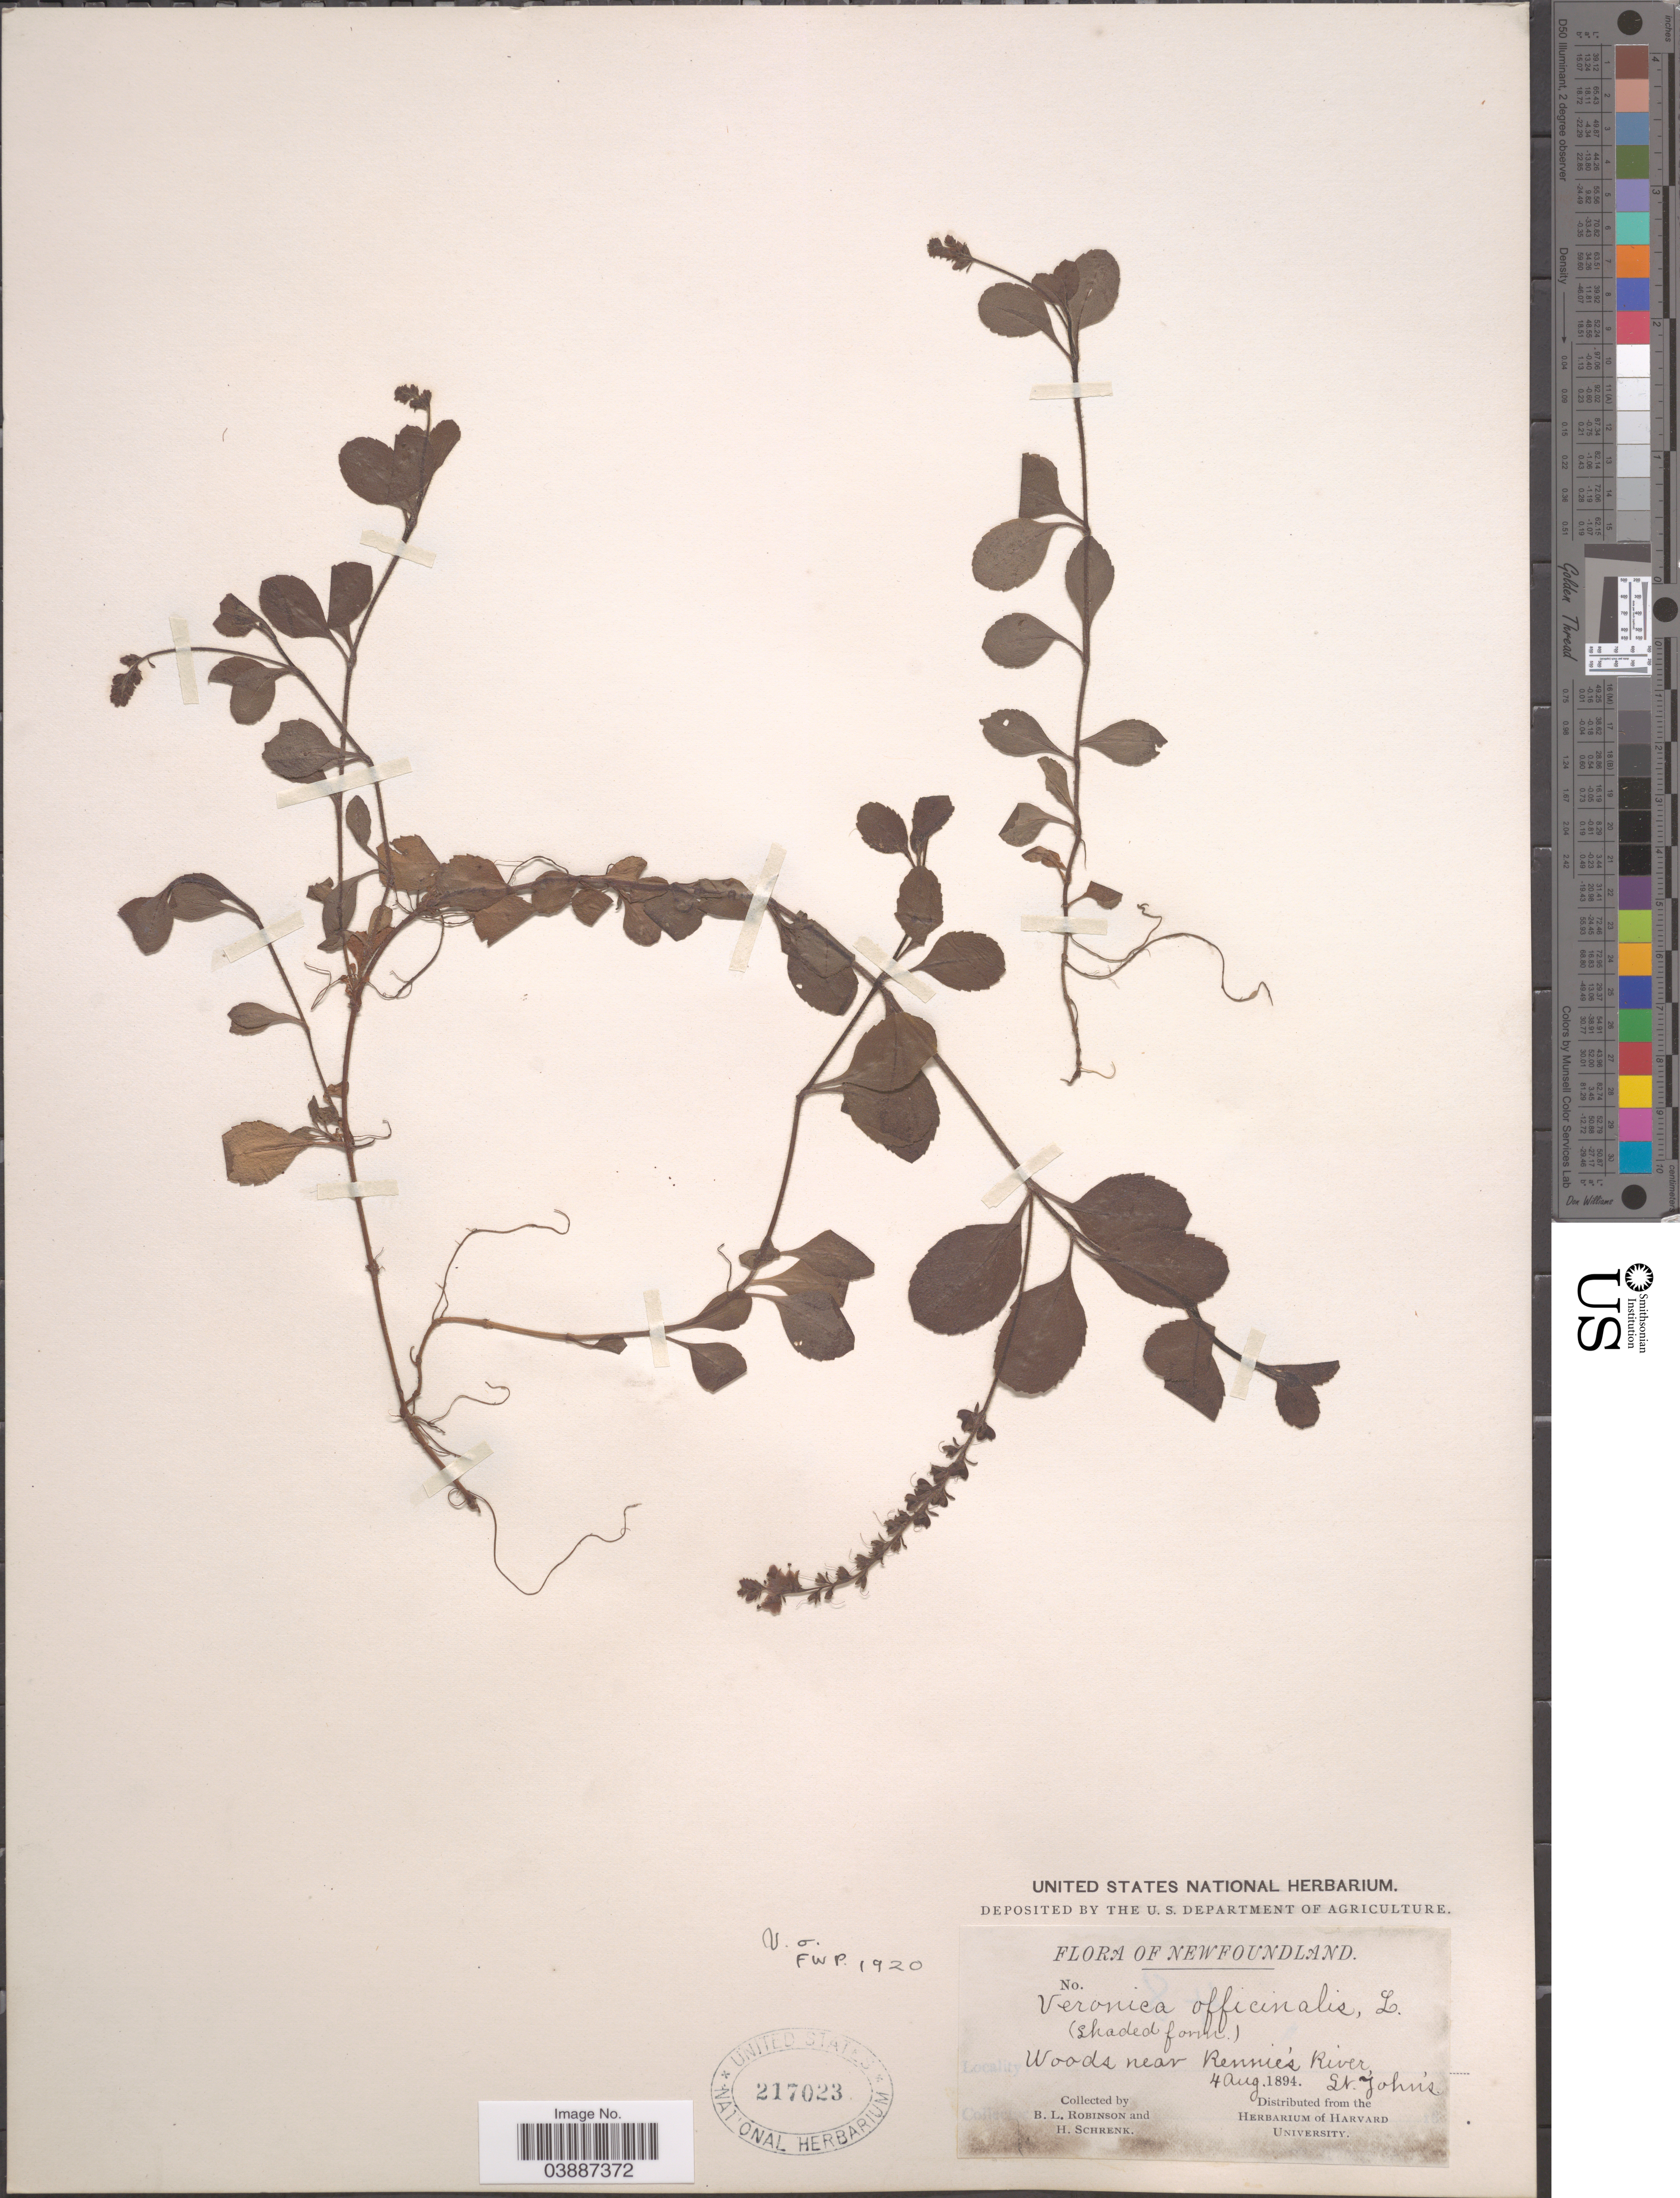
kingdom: Plantae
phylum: Tracheophyta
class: Magnoliopsida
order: Lamiales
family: Plantaginaceae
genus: Veronica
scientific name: Veronica officinalis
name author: L.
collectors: B. L. Robinson & H. Schrenk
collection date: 1894-08-04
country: Canada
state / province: Newfoundland and Labrador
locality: Woods near Rennie's River, St. John's.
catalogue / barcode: US 217023